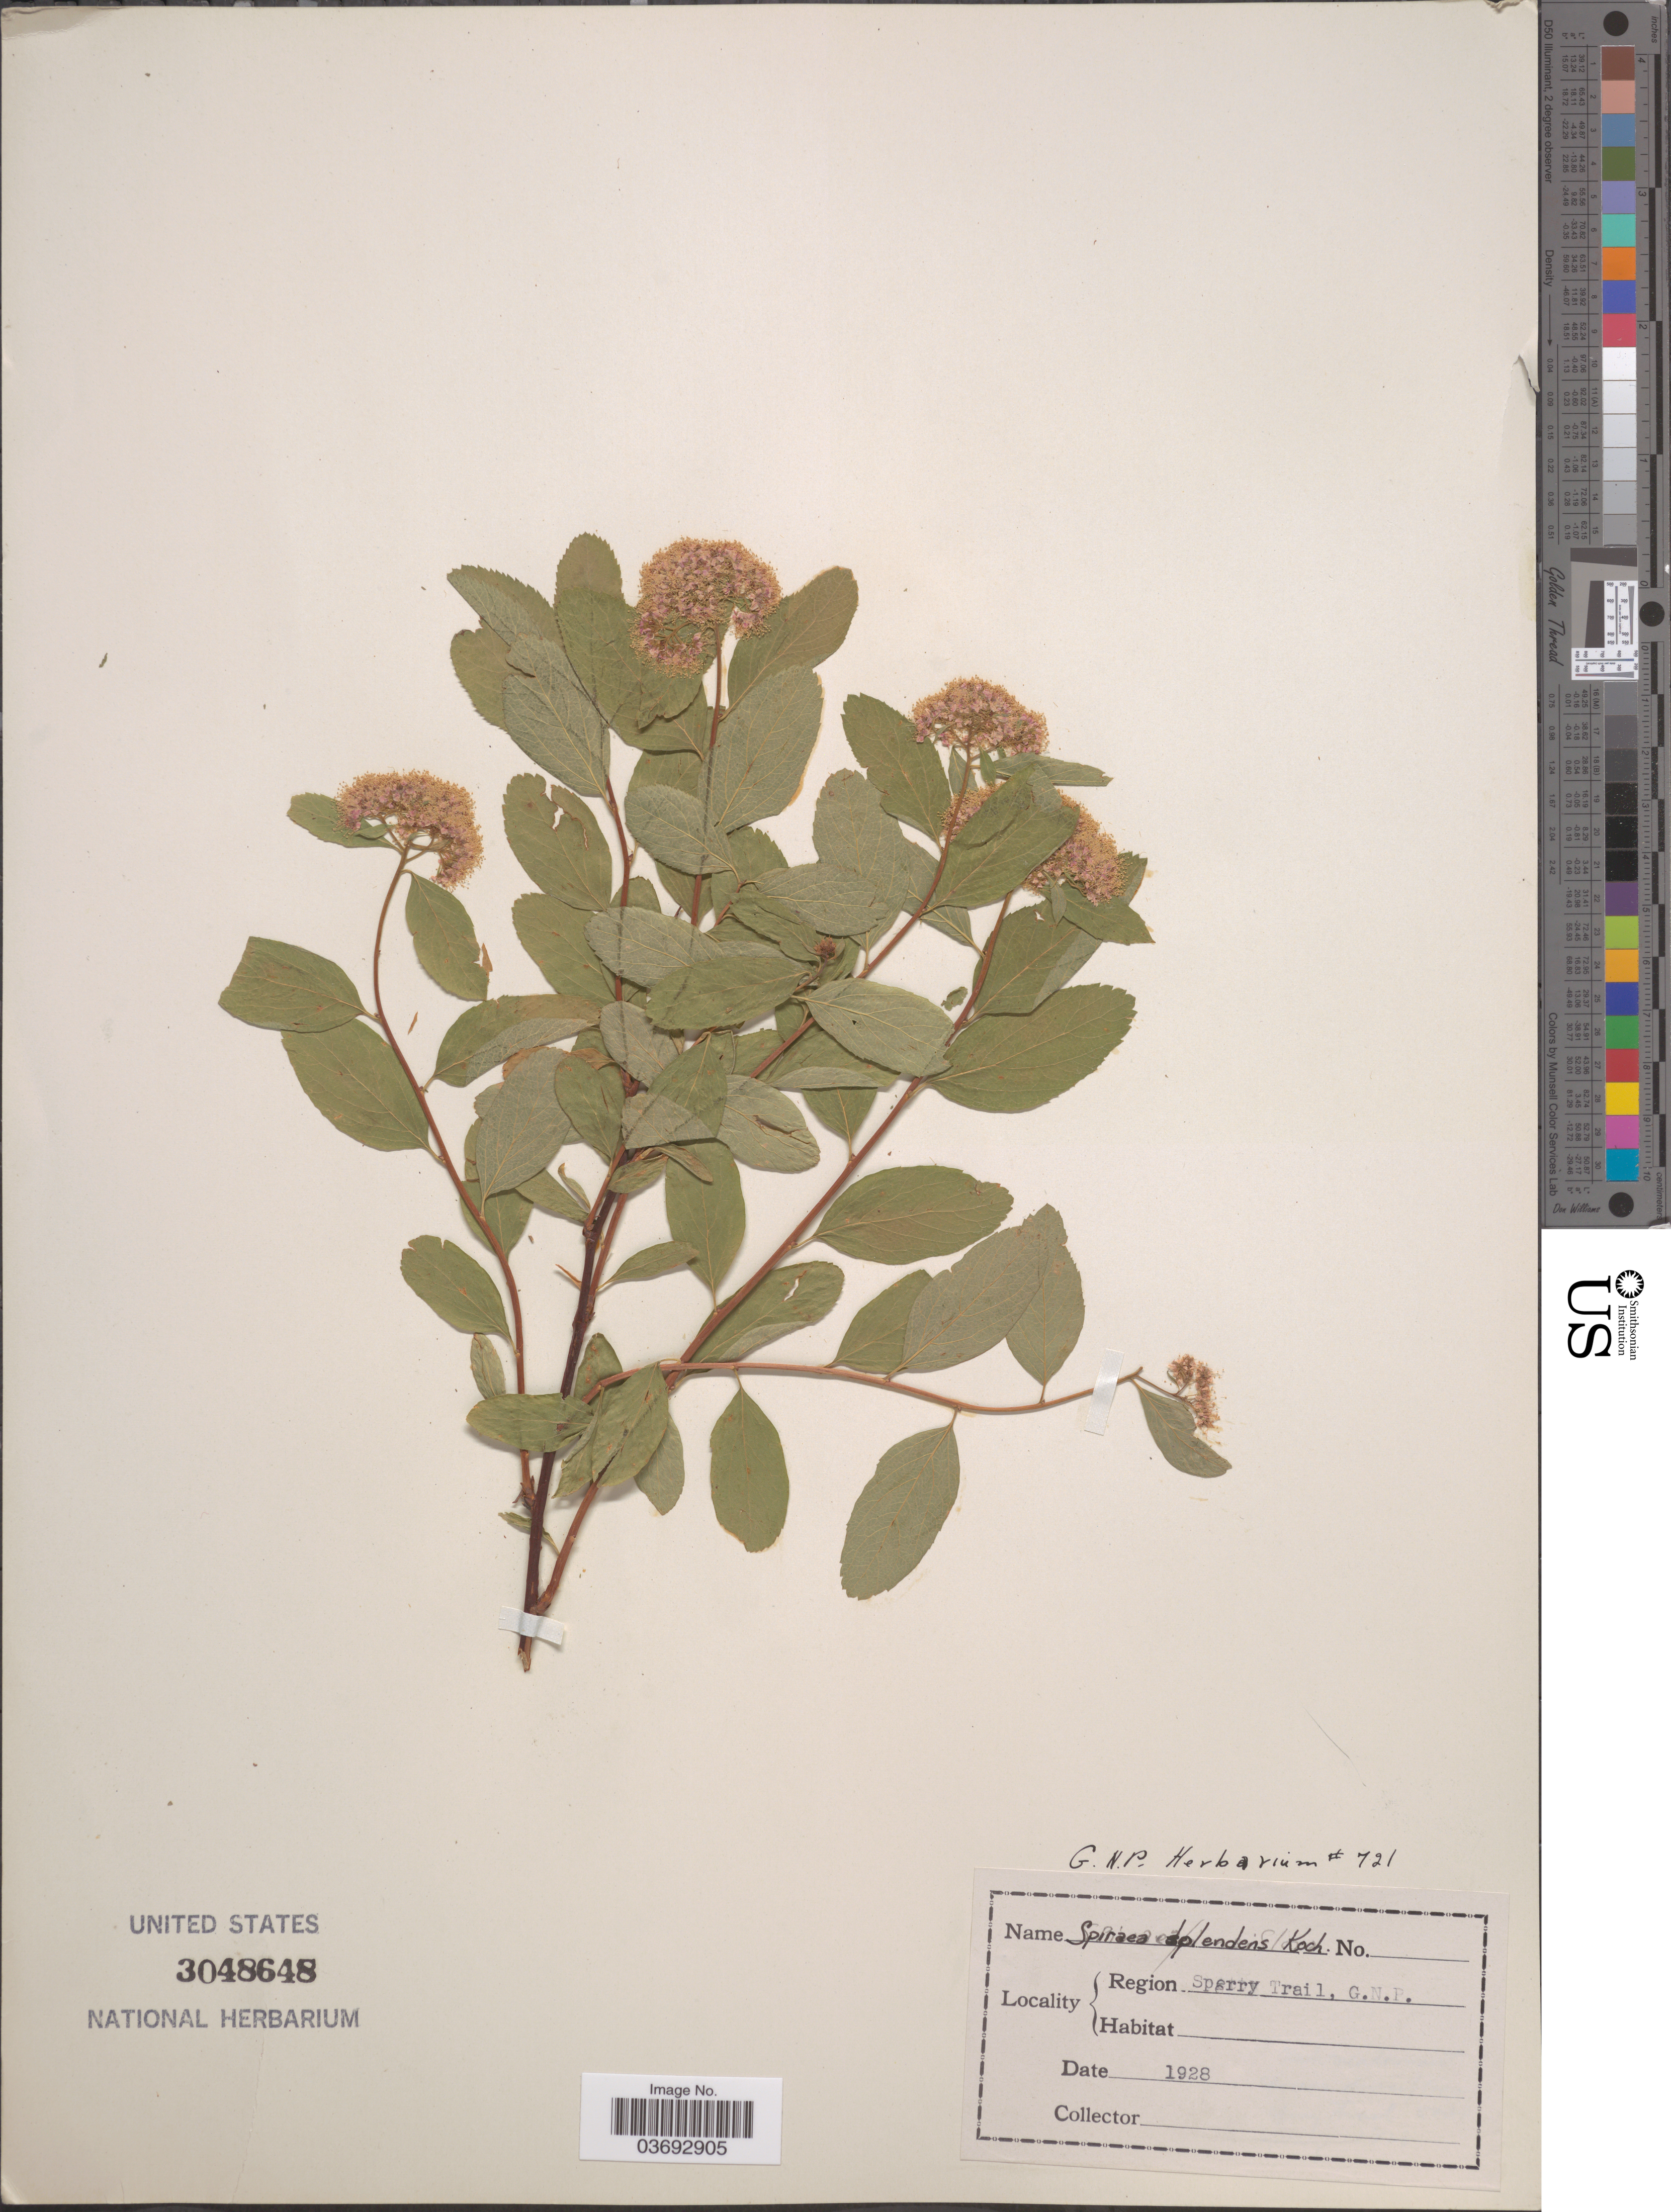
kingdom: Plantae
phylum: Tracheophyta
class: Magnoliopsida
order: Rosales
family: Rosaceae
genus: Spiraea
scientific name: Spiraea splendens var. splendens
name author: Baumann ex K. Koch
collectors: ex herb. G. N. P.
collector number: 721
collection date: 1928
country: United States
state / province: Montana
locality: Region Sperry Trail, G.N.P.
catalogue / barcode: US 3048648